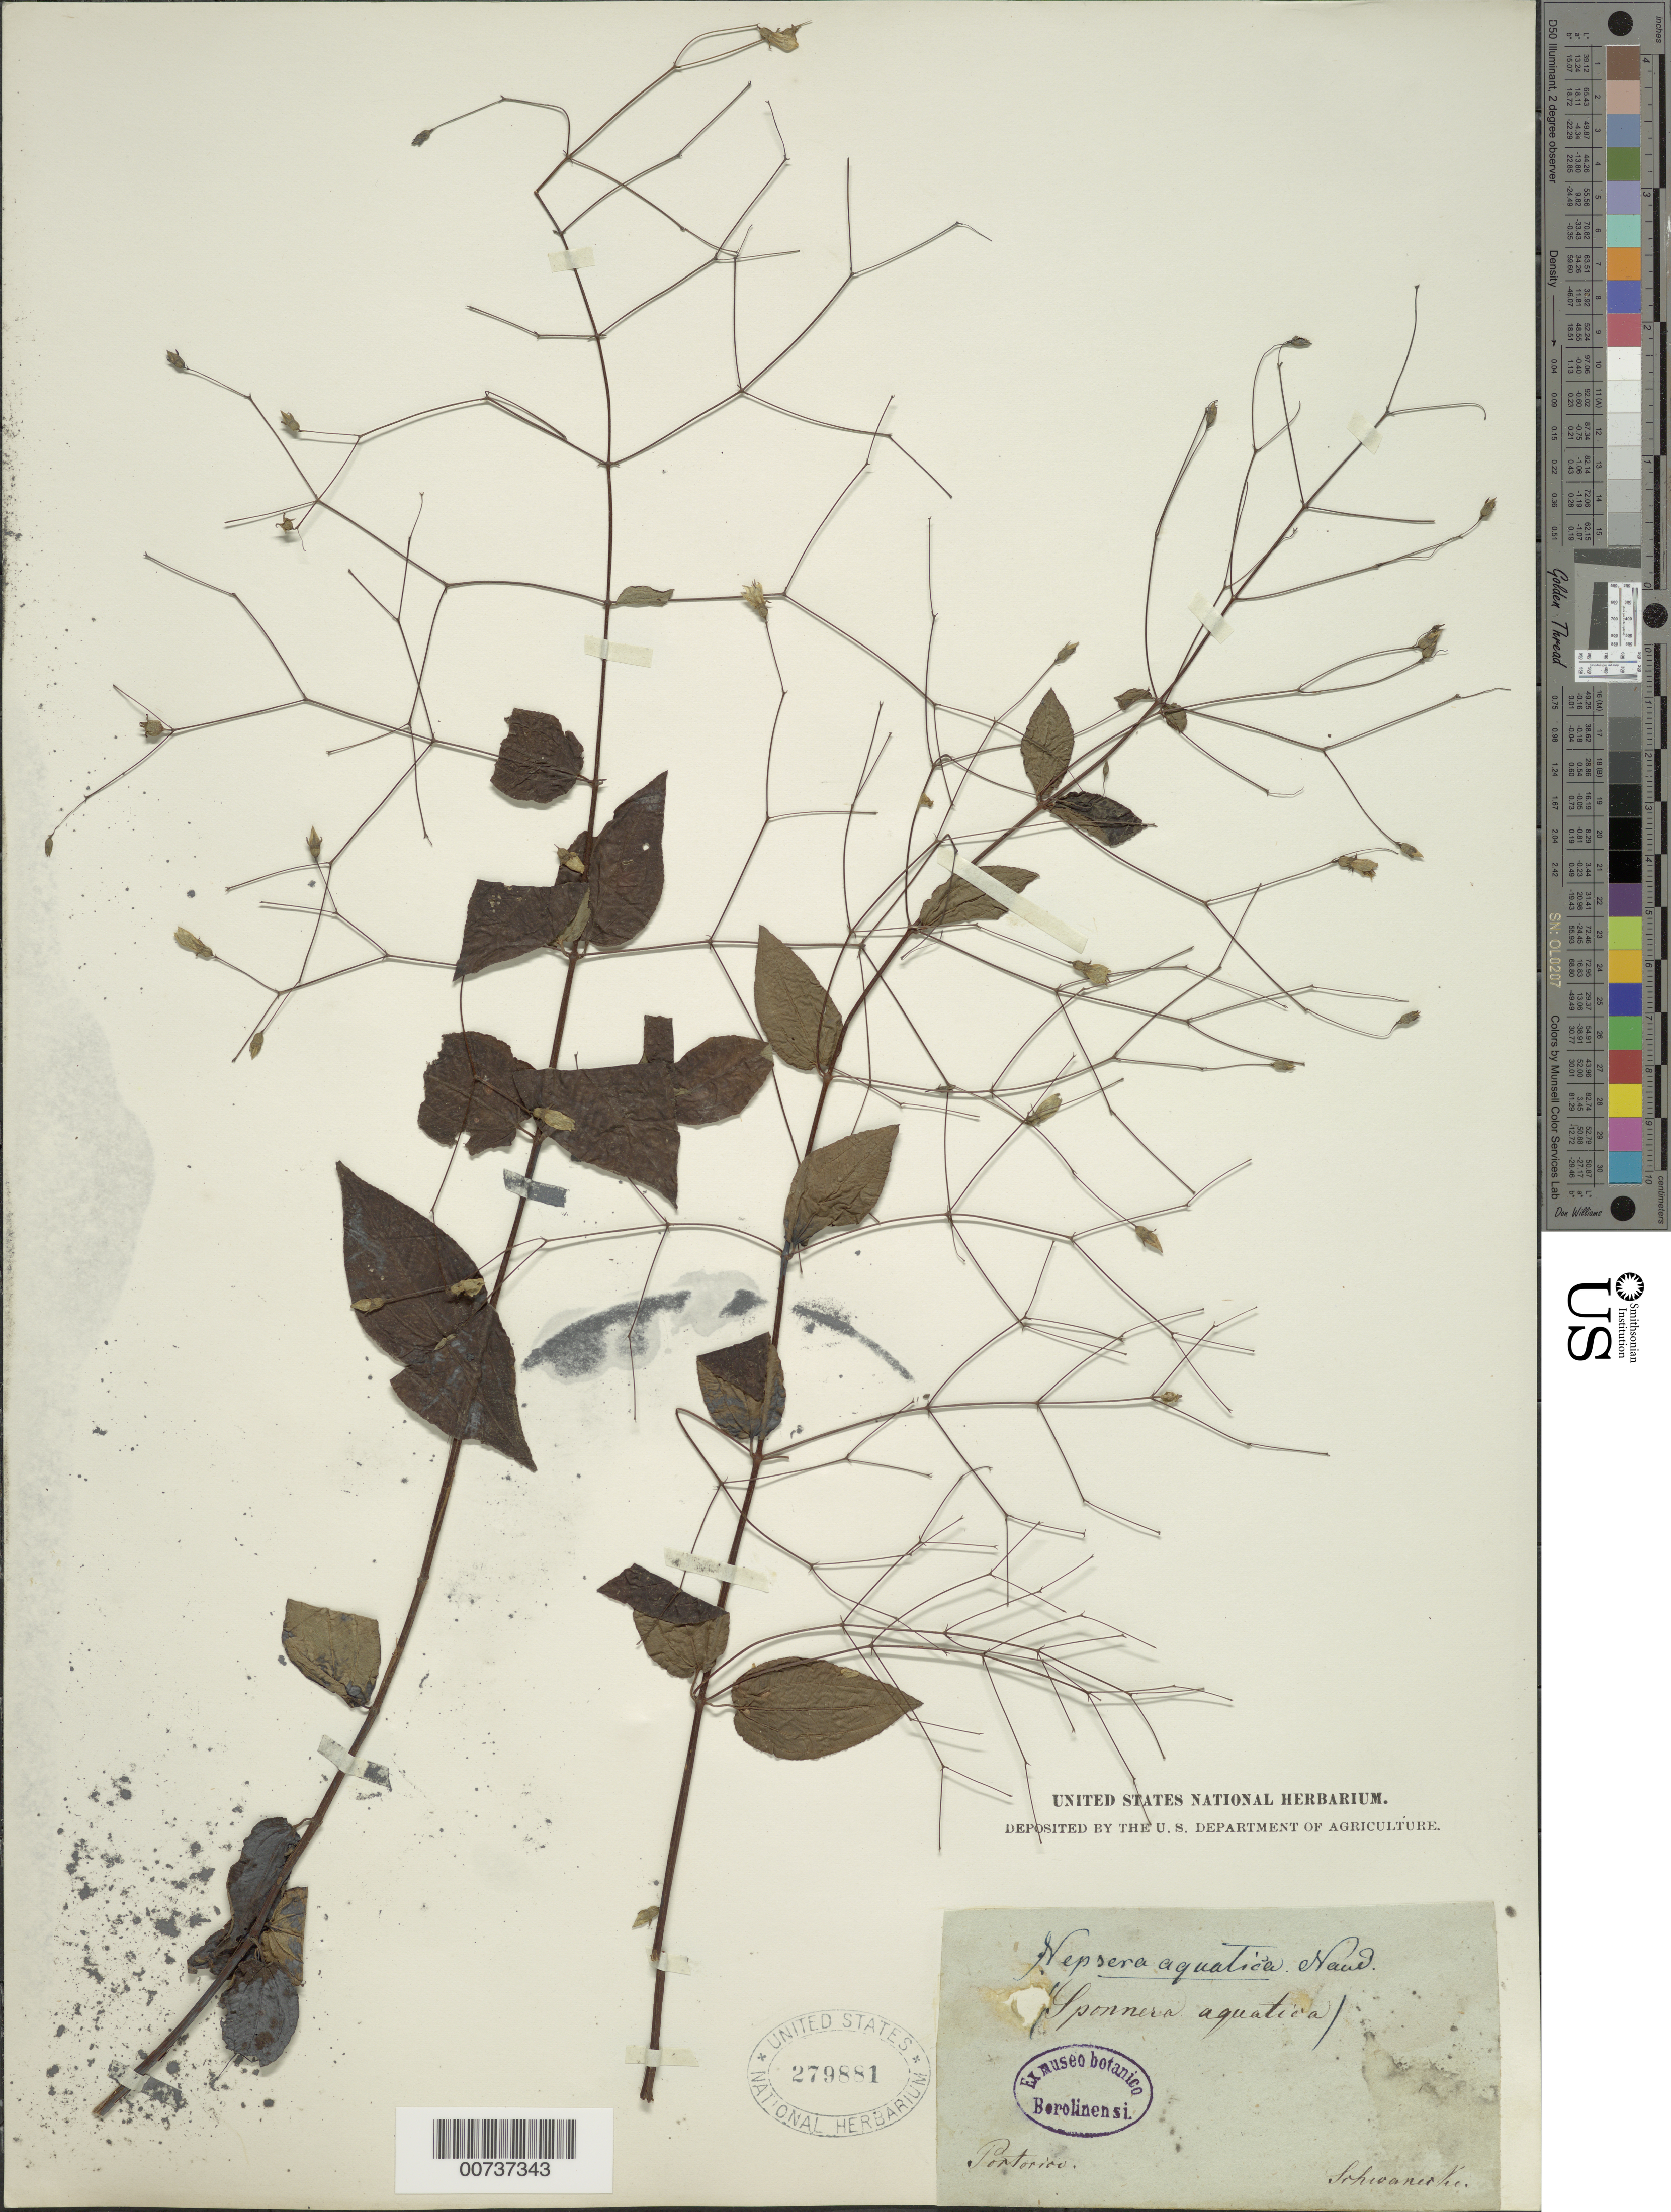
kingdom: Plantae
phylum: Tracheophyta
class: Magnoliopsida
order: Myrtales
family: Melastomataceae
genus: Nepsera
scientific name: Nepsera aquatica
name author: (Aubl.) Naudin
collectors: C. Shoemaker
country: Puerto Rico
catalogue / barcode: US 279881